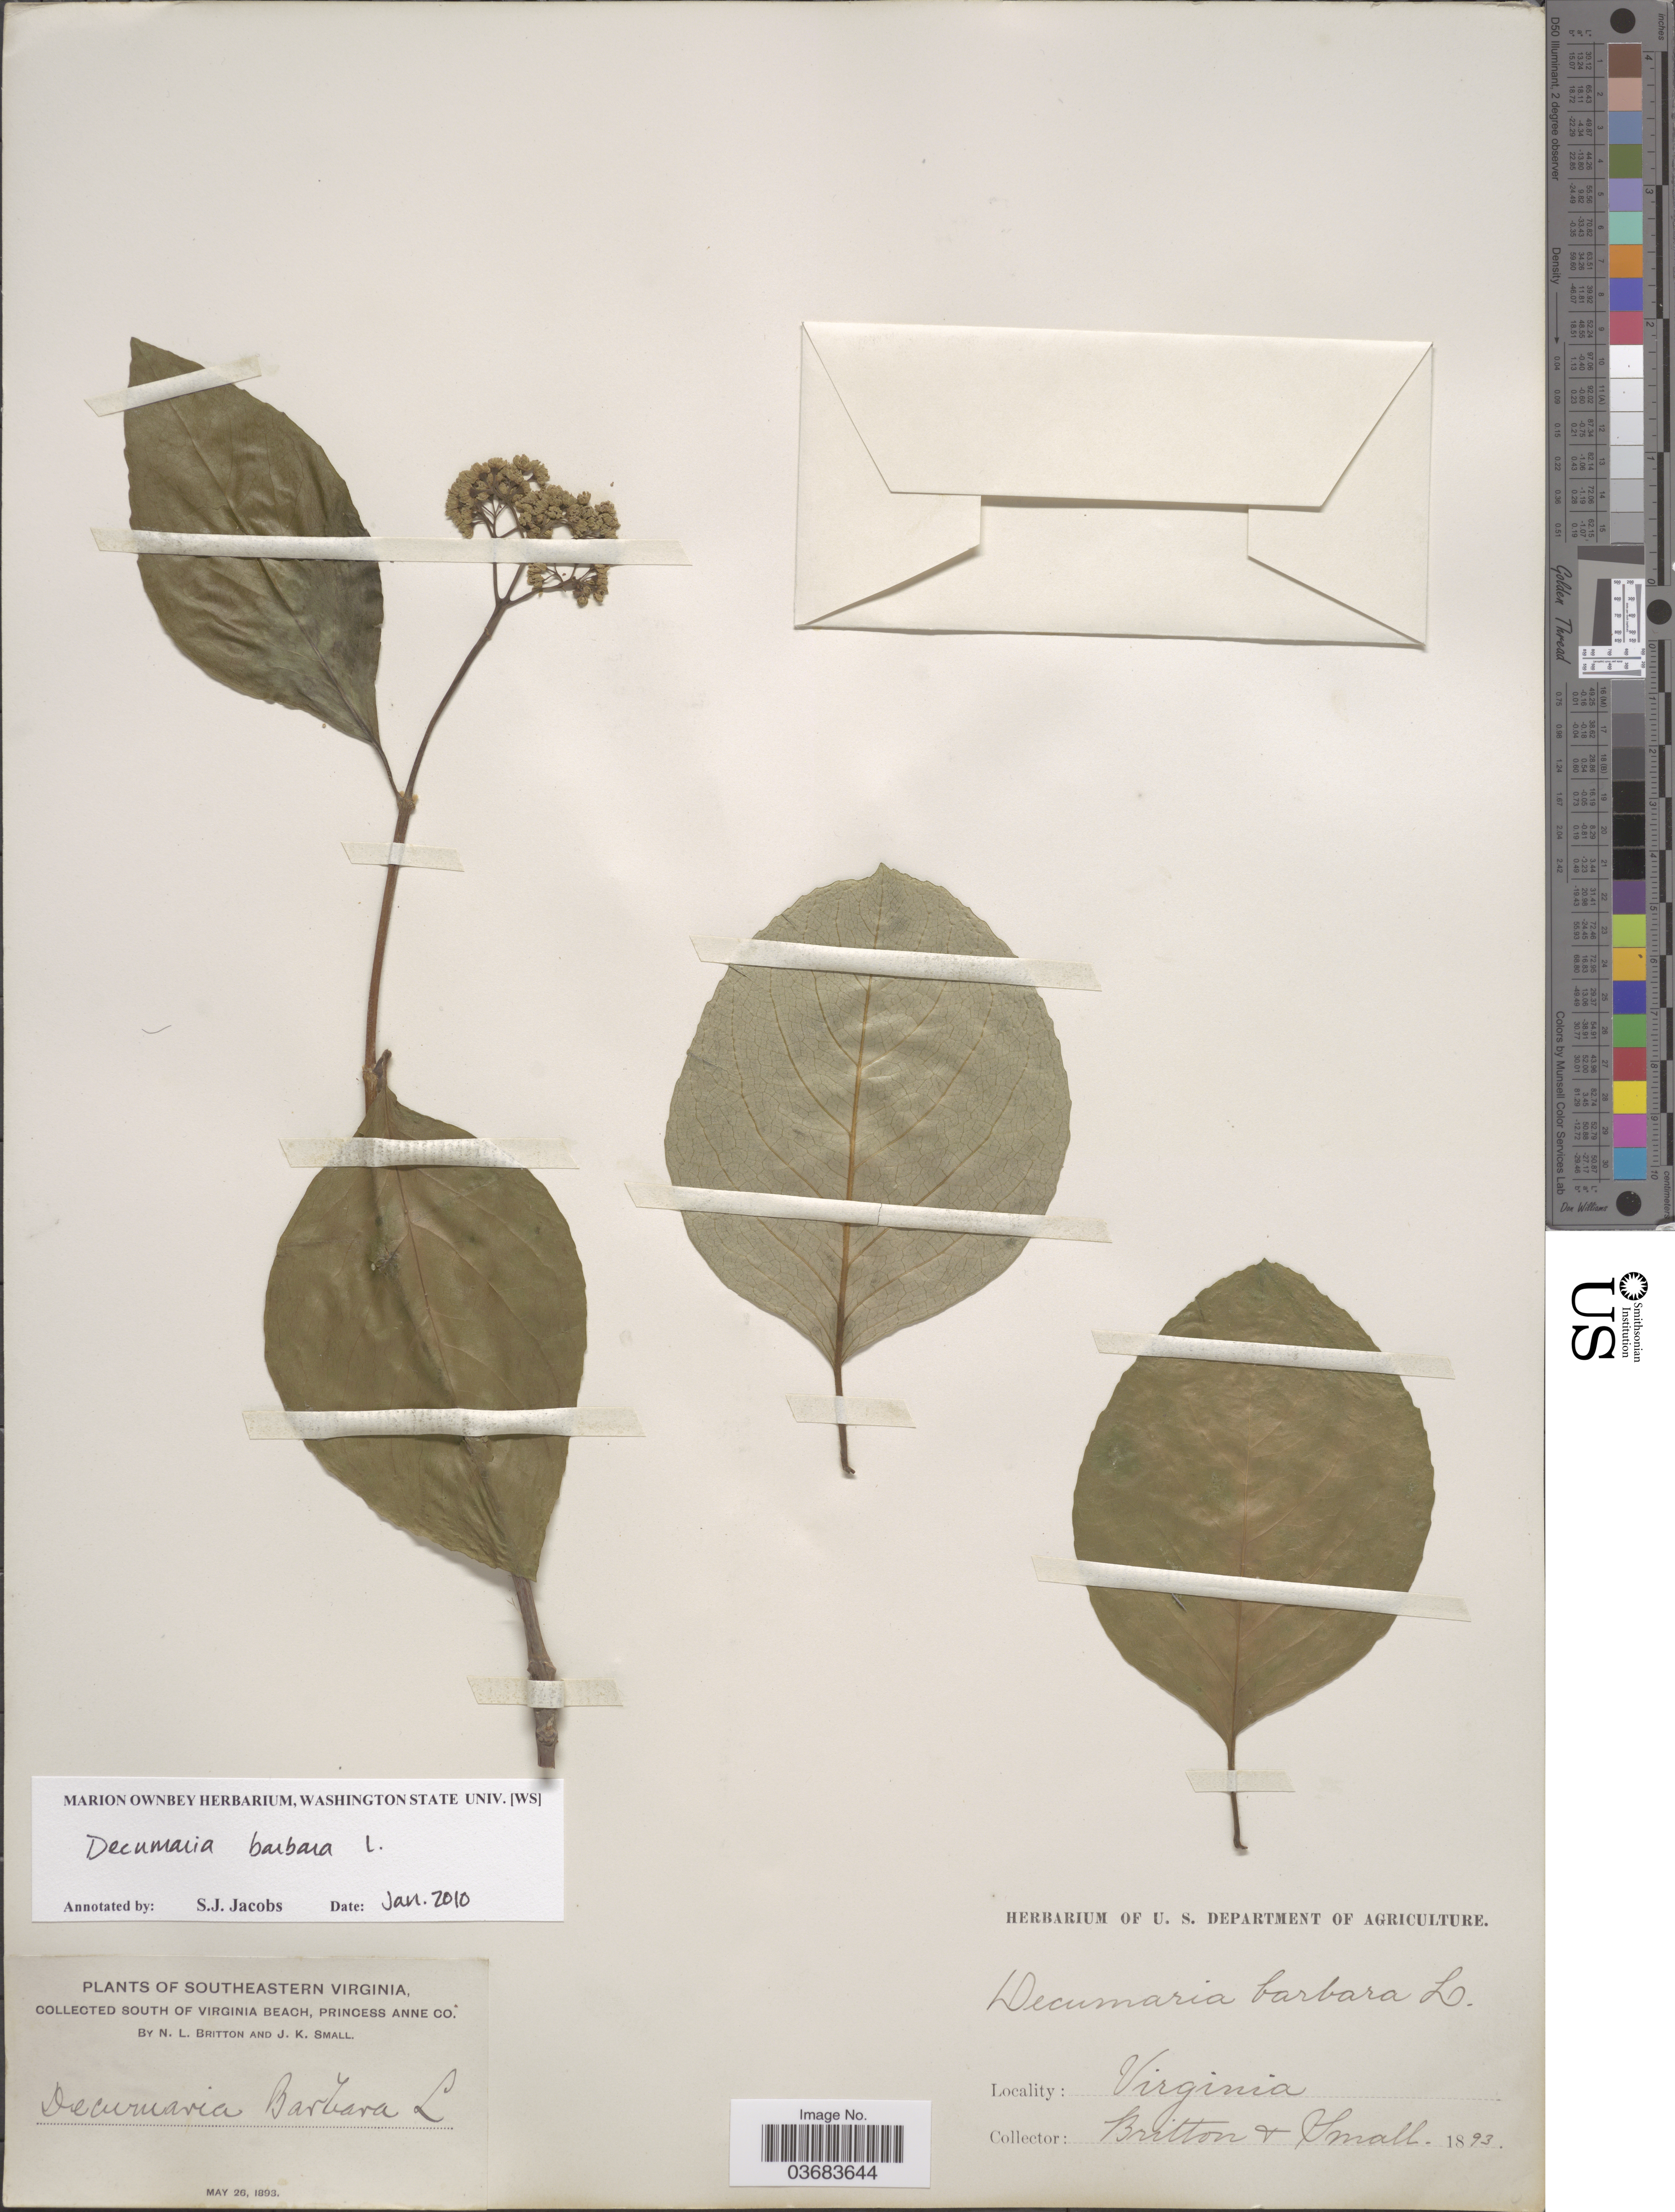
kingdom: Plantae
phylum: Tracheophyta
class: Magnoliopsida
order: Cornales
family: Hydrangeaceae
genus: Hydrangea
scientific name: Hydrangea barbara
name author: (L.) Bernd Schulz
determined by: Strong, Mark T., (BOT), Smithsonian Institution - National Museum of Natural History (UNITED STATES)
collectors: Mrs. N. L. Britton & J. K. Small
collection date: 1893-05-26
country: United States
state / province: Virginia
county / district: Rappahannock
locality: Southeastern Virginia. South Of Virginia Beach, Princess Anne Co.